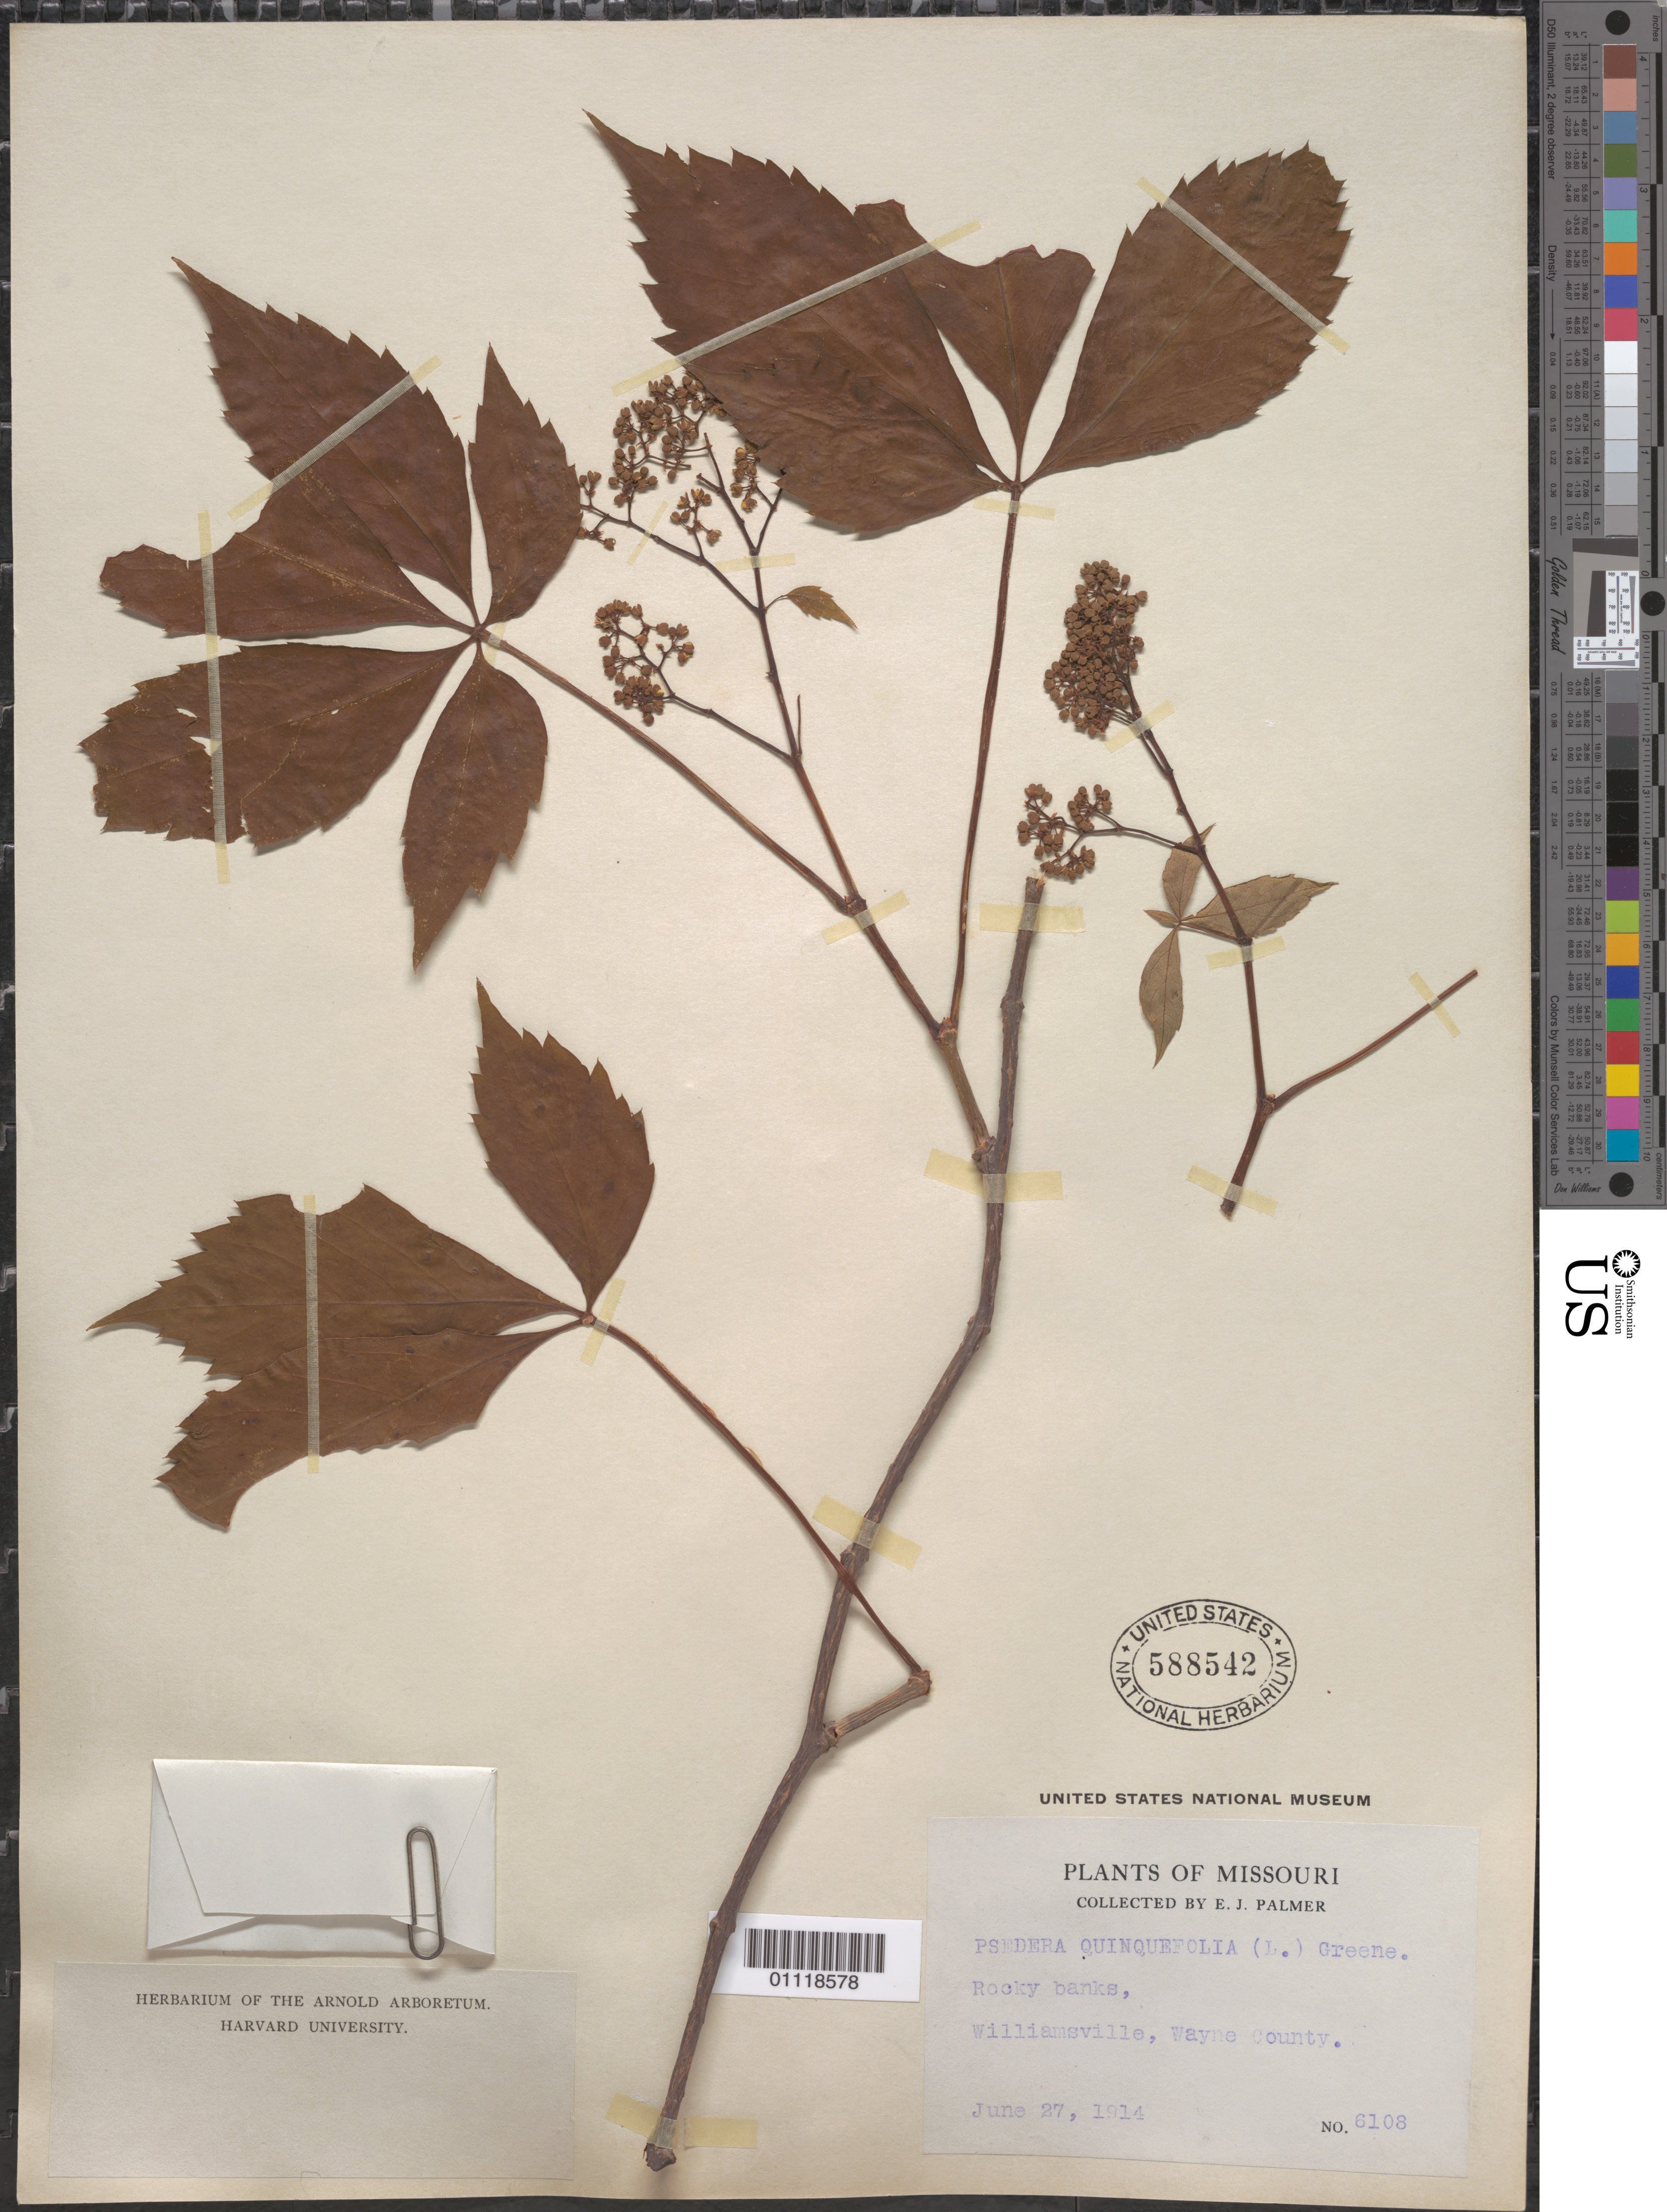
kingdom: Plantae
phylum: Tracheophyta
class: Magnoliopsida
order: Vitales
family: Vitaceae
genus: Parthenocissus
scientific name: Parthenocissus quinquefolia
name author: (L.) Planch.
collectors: E. J. Palmer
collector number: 6108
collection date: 1914-06-27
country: United States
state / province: Missouri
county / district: Wayne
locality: Williamsville.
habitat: Rocky banks.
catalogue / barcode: US 588542